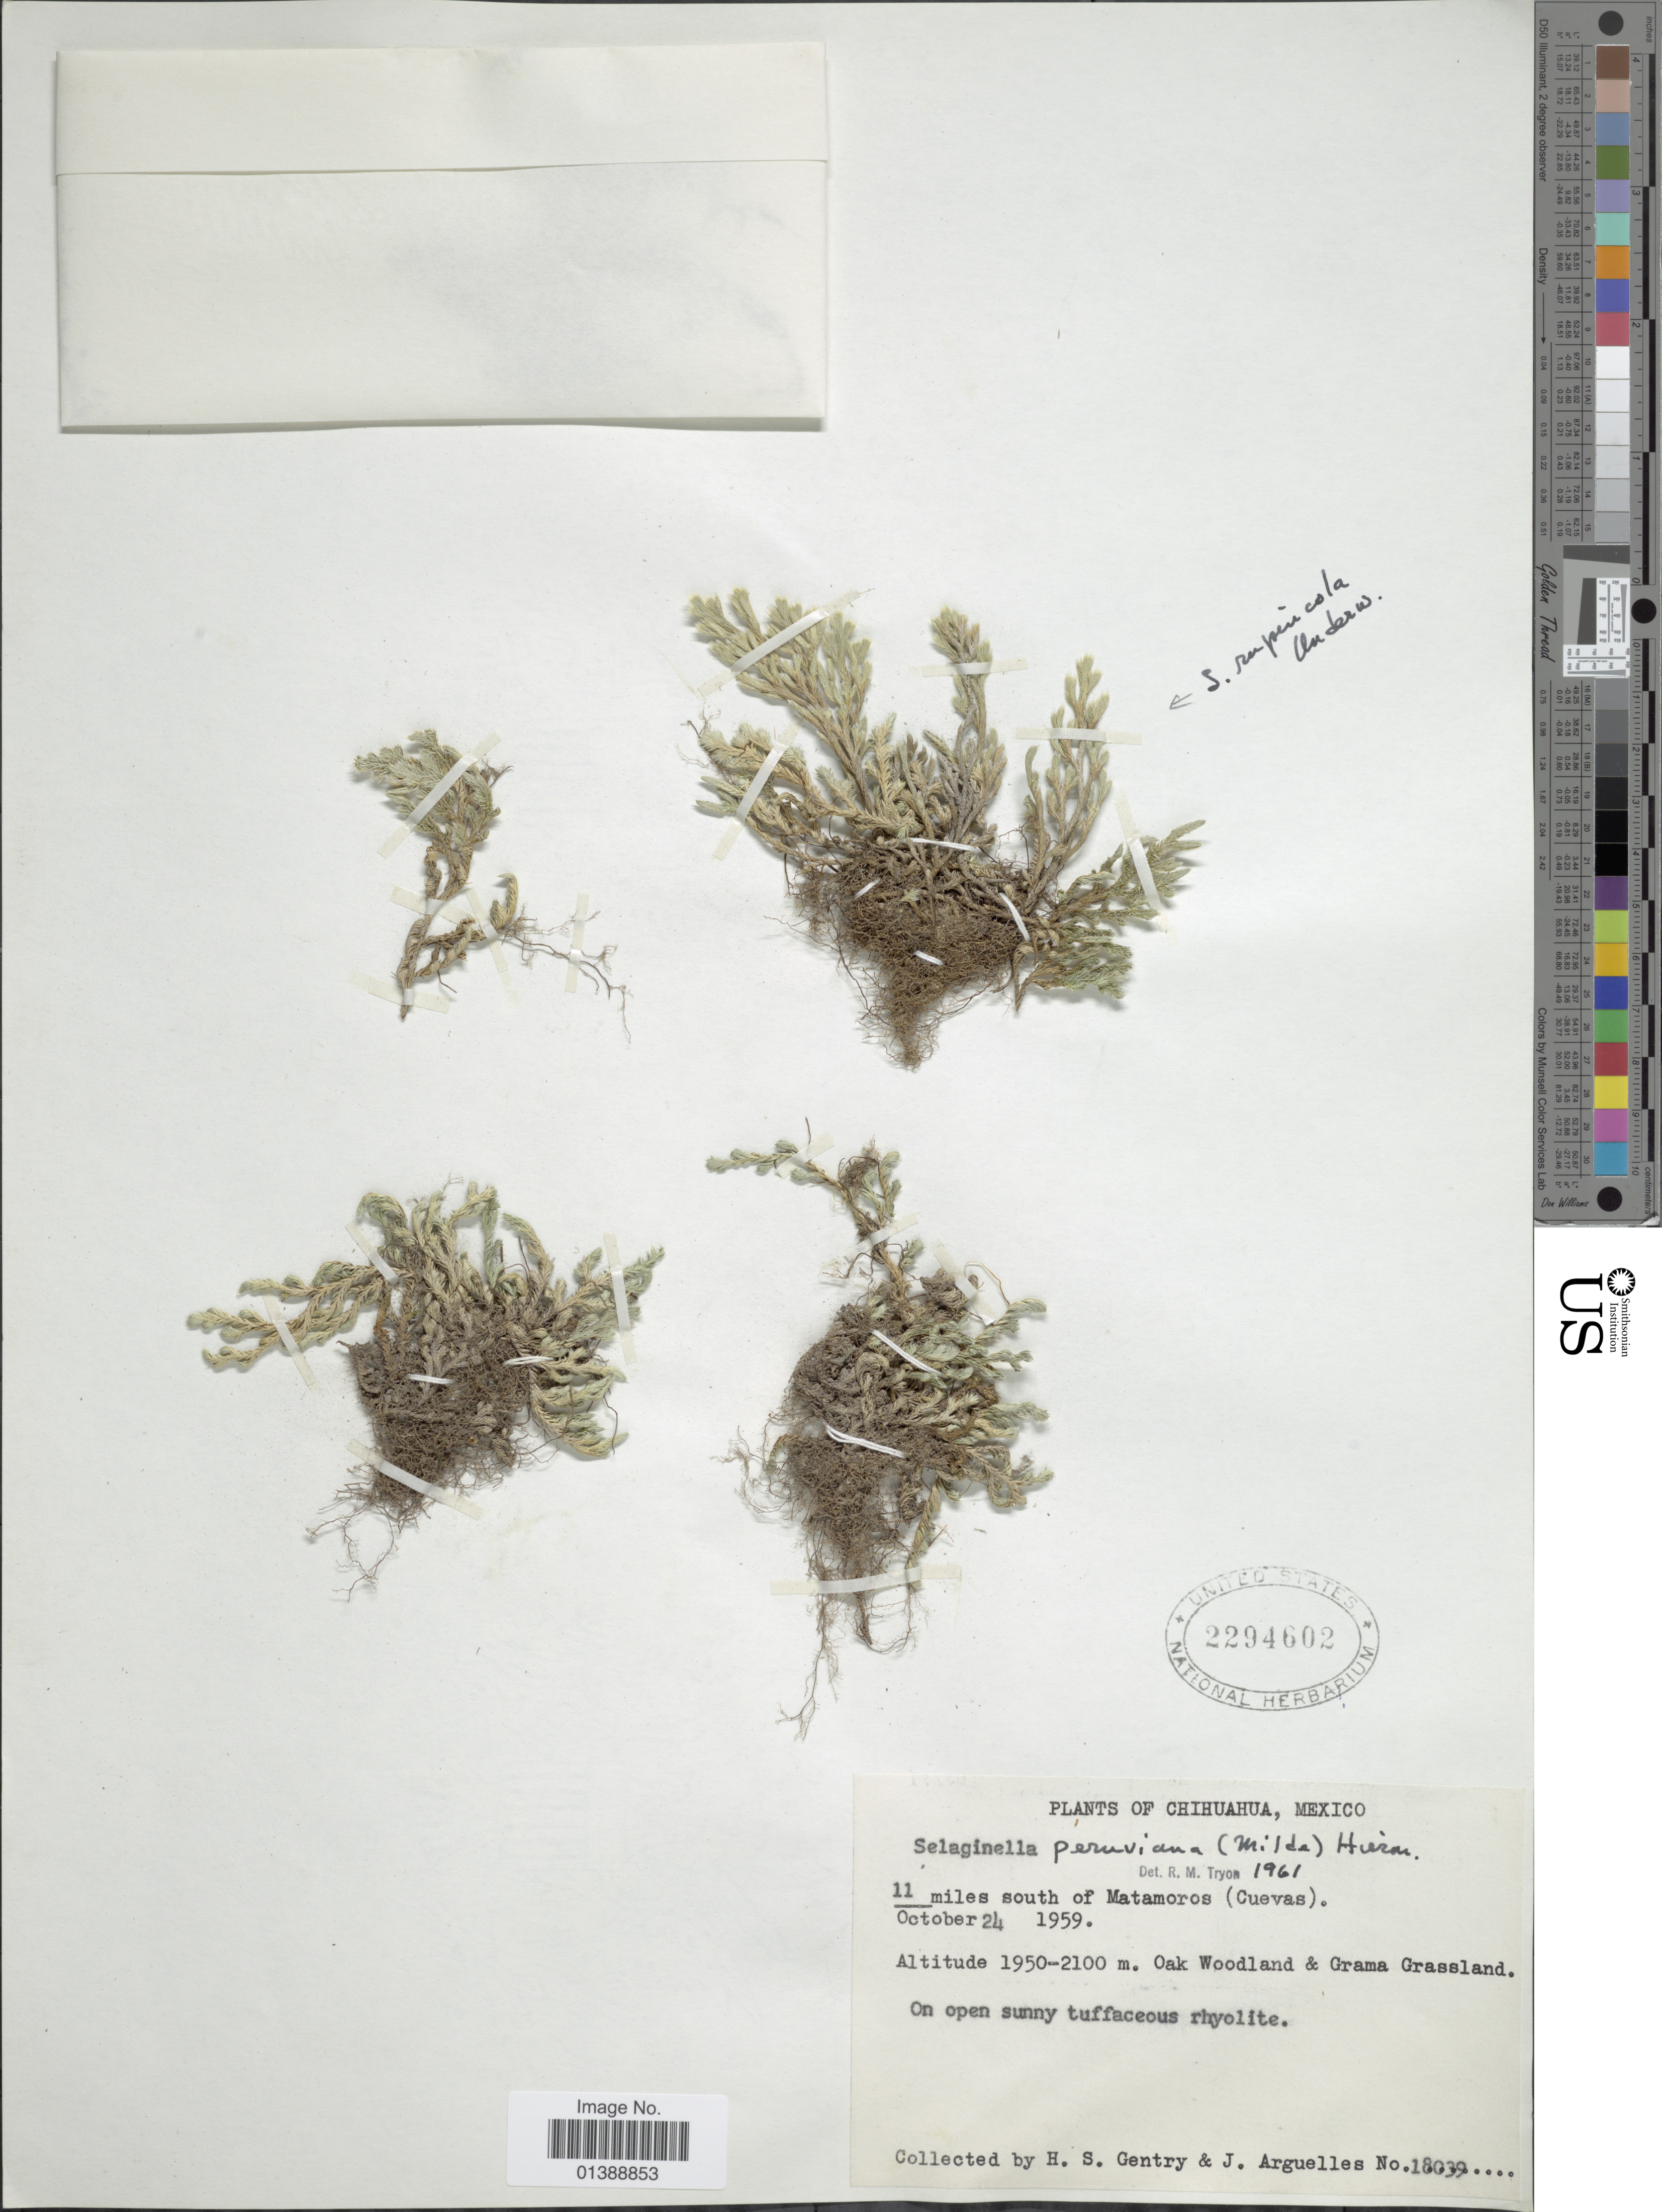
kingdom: Plantae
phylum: Tracheophyta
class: Lycopodiopsida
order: Selaginellales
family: Selaginellaceae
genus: Selaginella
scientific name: Selaginella peruviana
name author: (Milde) Hieron.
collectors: H. S. Gentry & J. Arguelles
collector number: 18039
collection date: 1959-10-24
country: Mexico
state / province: Chihuahua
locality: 11 miles south of Matamoros (Cuevas)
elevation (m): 1950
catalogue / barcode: US 2294602